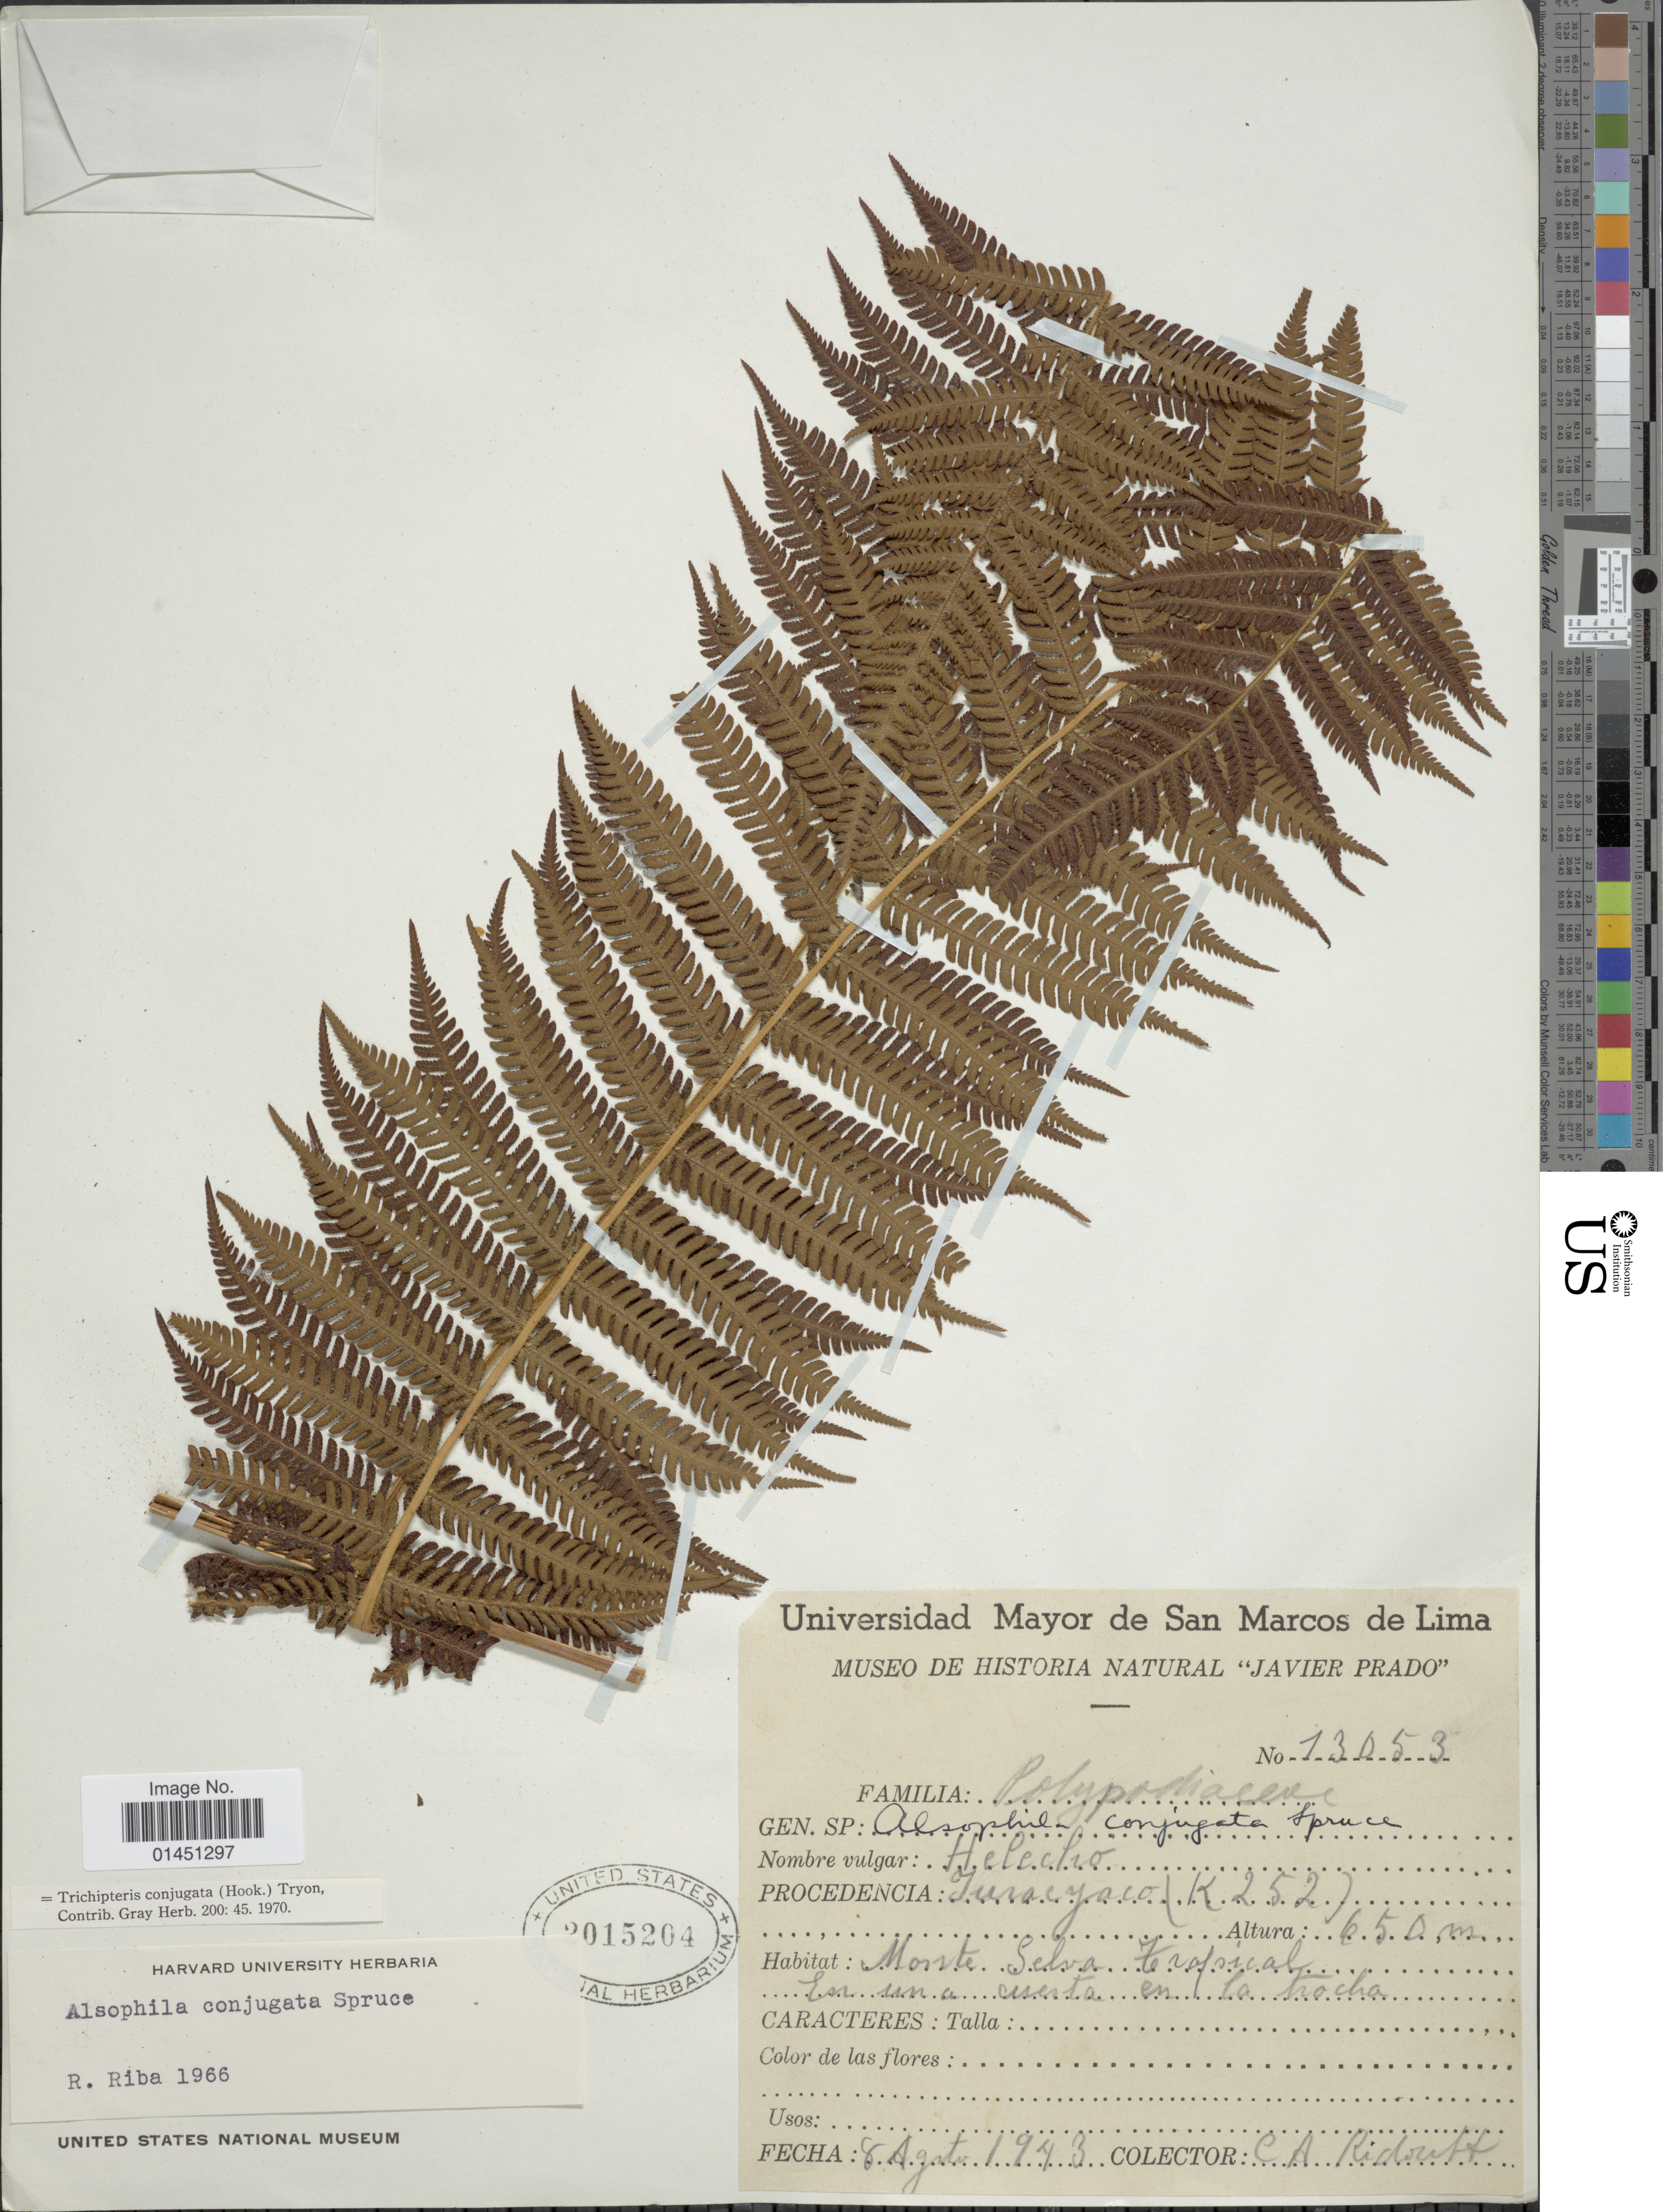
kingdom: Plantae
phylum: Tracheophyta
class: Polypodiopsida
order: Cyatheales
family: Cyatheaceae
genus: Cyathea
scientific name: Cyathea conjugata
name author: (Hook.) Domin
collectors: C. Ridoutt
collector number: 13053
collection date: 1943-08-08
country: Peru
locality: Yuracyaco (K252)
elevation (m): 650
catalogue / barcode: US 2015204